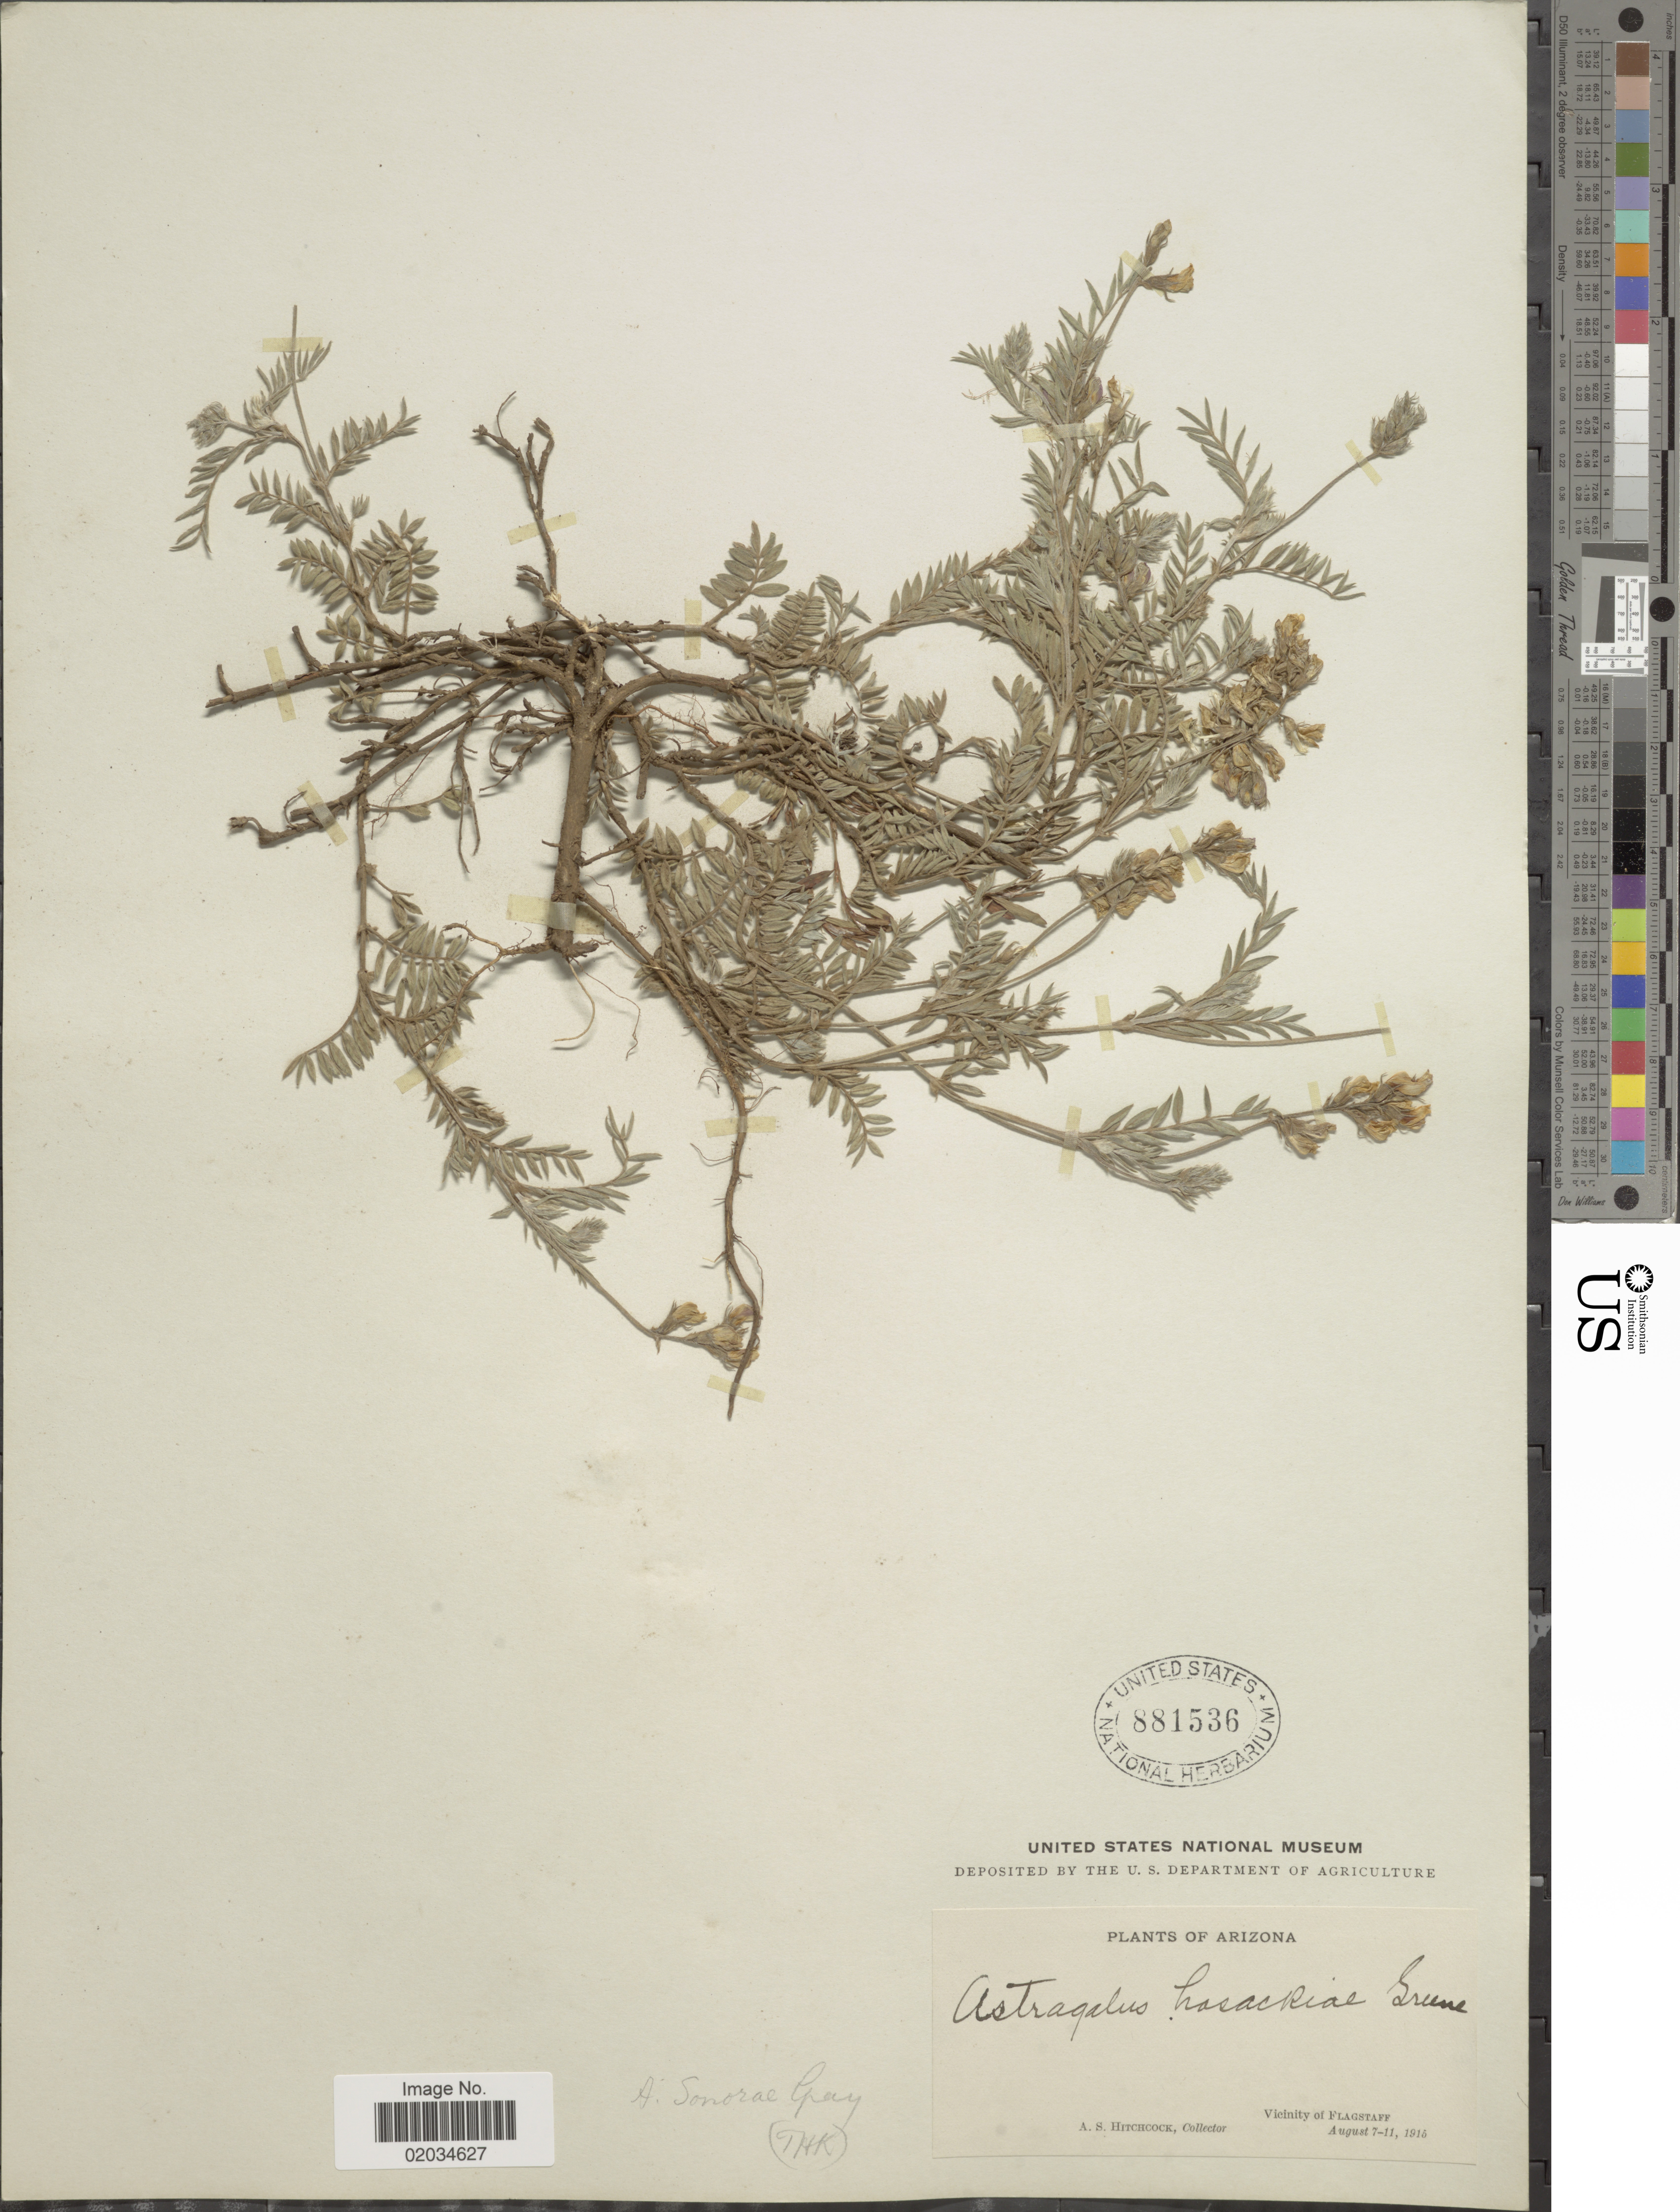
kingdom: Plantae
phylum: Tracheophyta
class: Magnoliopsida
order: Fabales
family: Fabaceae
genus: Astragalus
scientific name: Astragalus sonorae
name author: A. Gray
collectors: A. S. Hitchcock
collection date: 1915-08-07/1915-08-11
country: United States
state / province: Arizona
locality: Vicinity of Flagstaff.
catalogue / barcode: US 881536